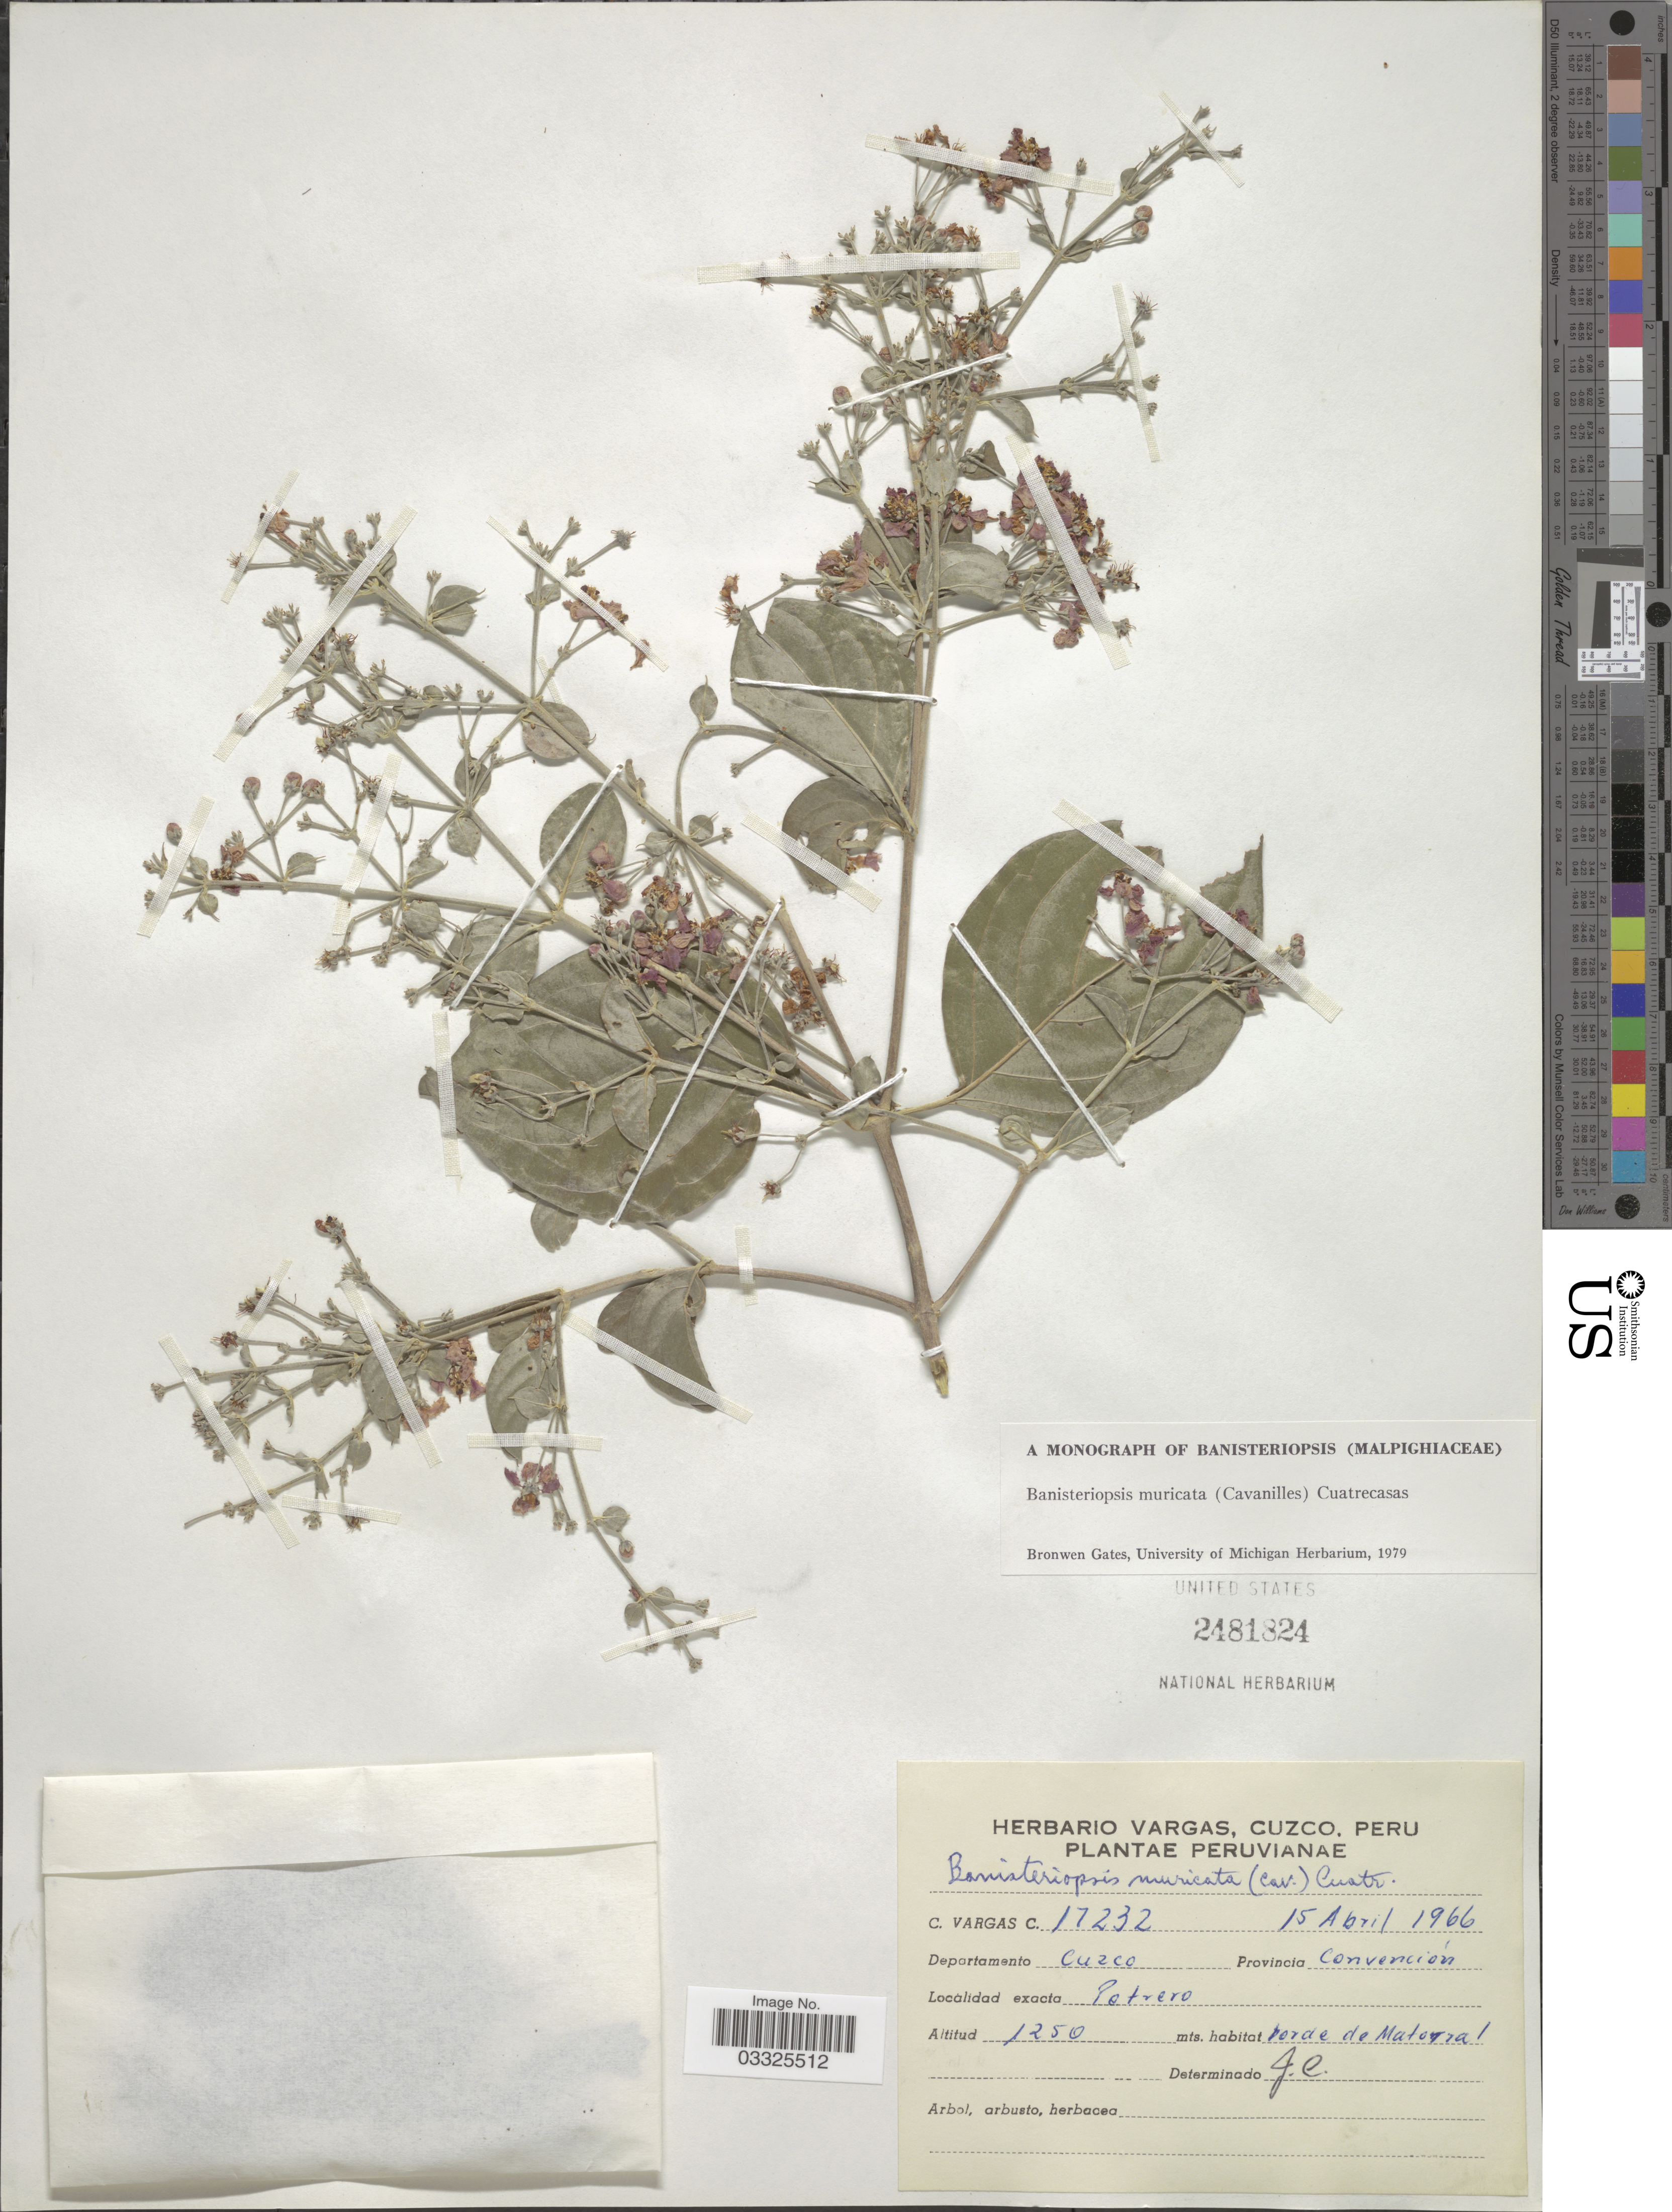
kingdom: Plantae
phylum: Tracheophyta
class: Magnoliopsida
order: Malpighiales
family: Malpighiaceae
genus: Banisteriopsis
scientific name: Banisteriopsis muricata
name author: (Cav.) Cuatrec.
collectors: C. Vargas Calderón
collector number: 17232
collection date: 1966-04-15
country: Peru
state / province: Cusco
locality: Departamento Cuzco, Provincia Convención, Potrero.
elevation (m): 1250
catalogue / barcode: US 2481824